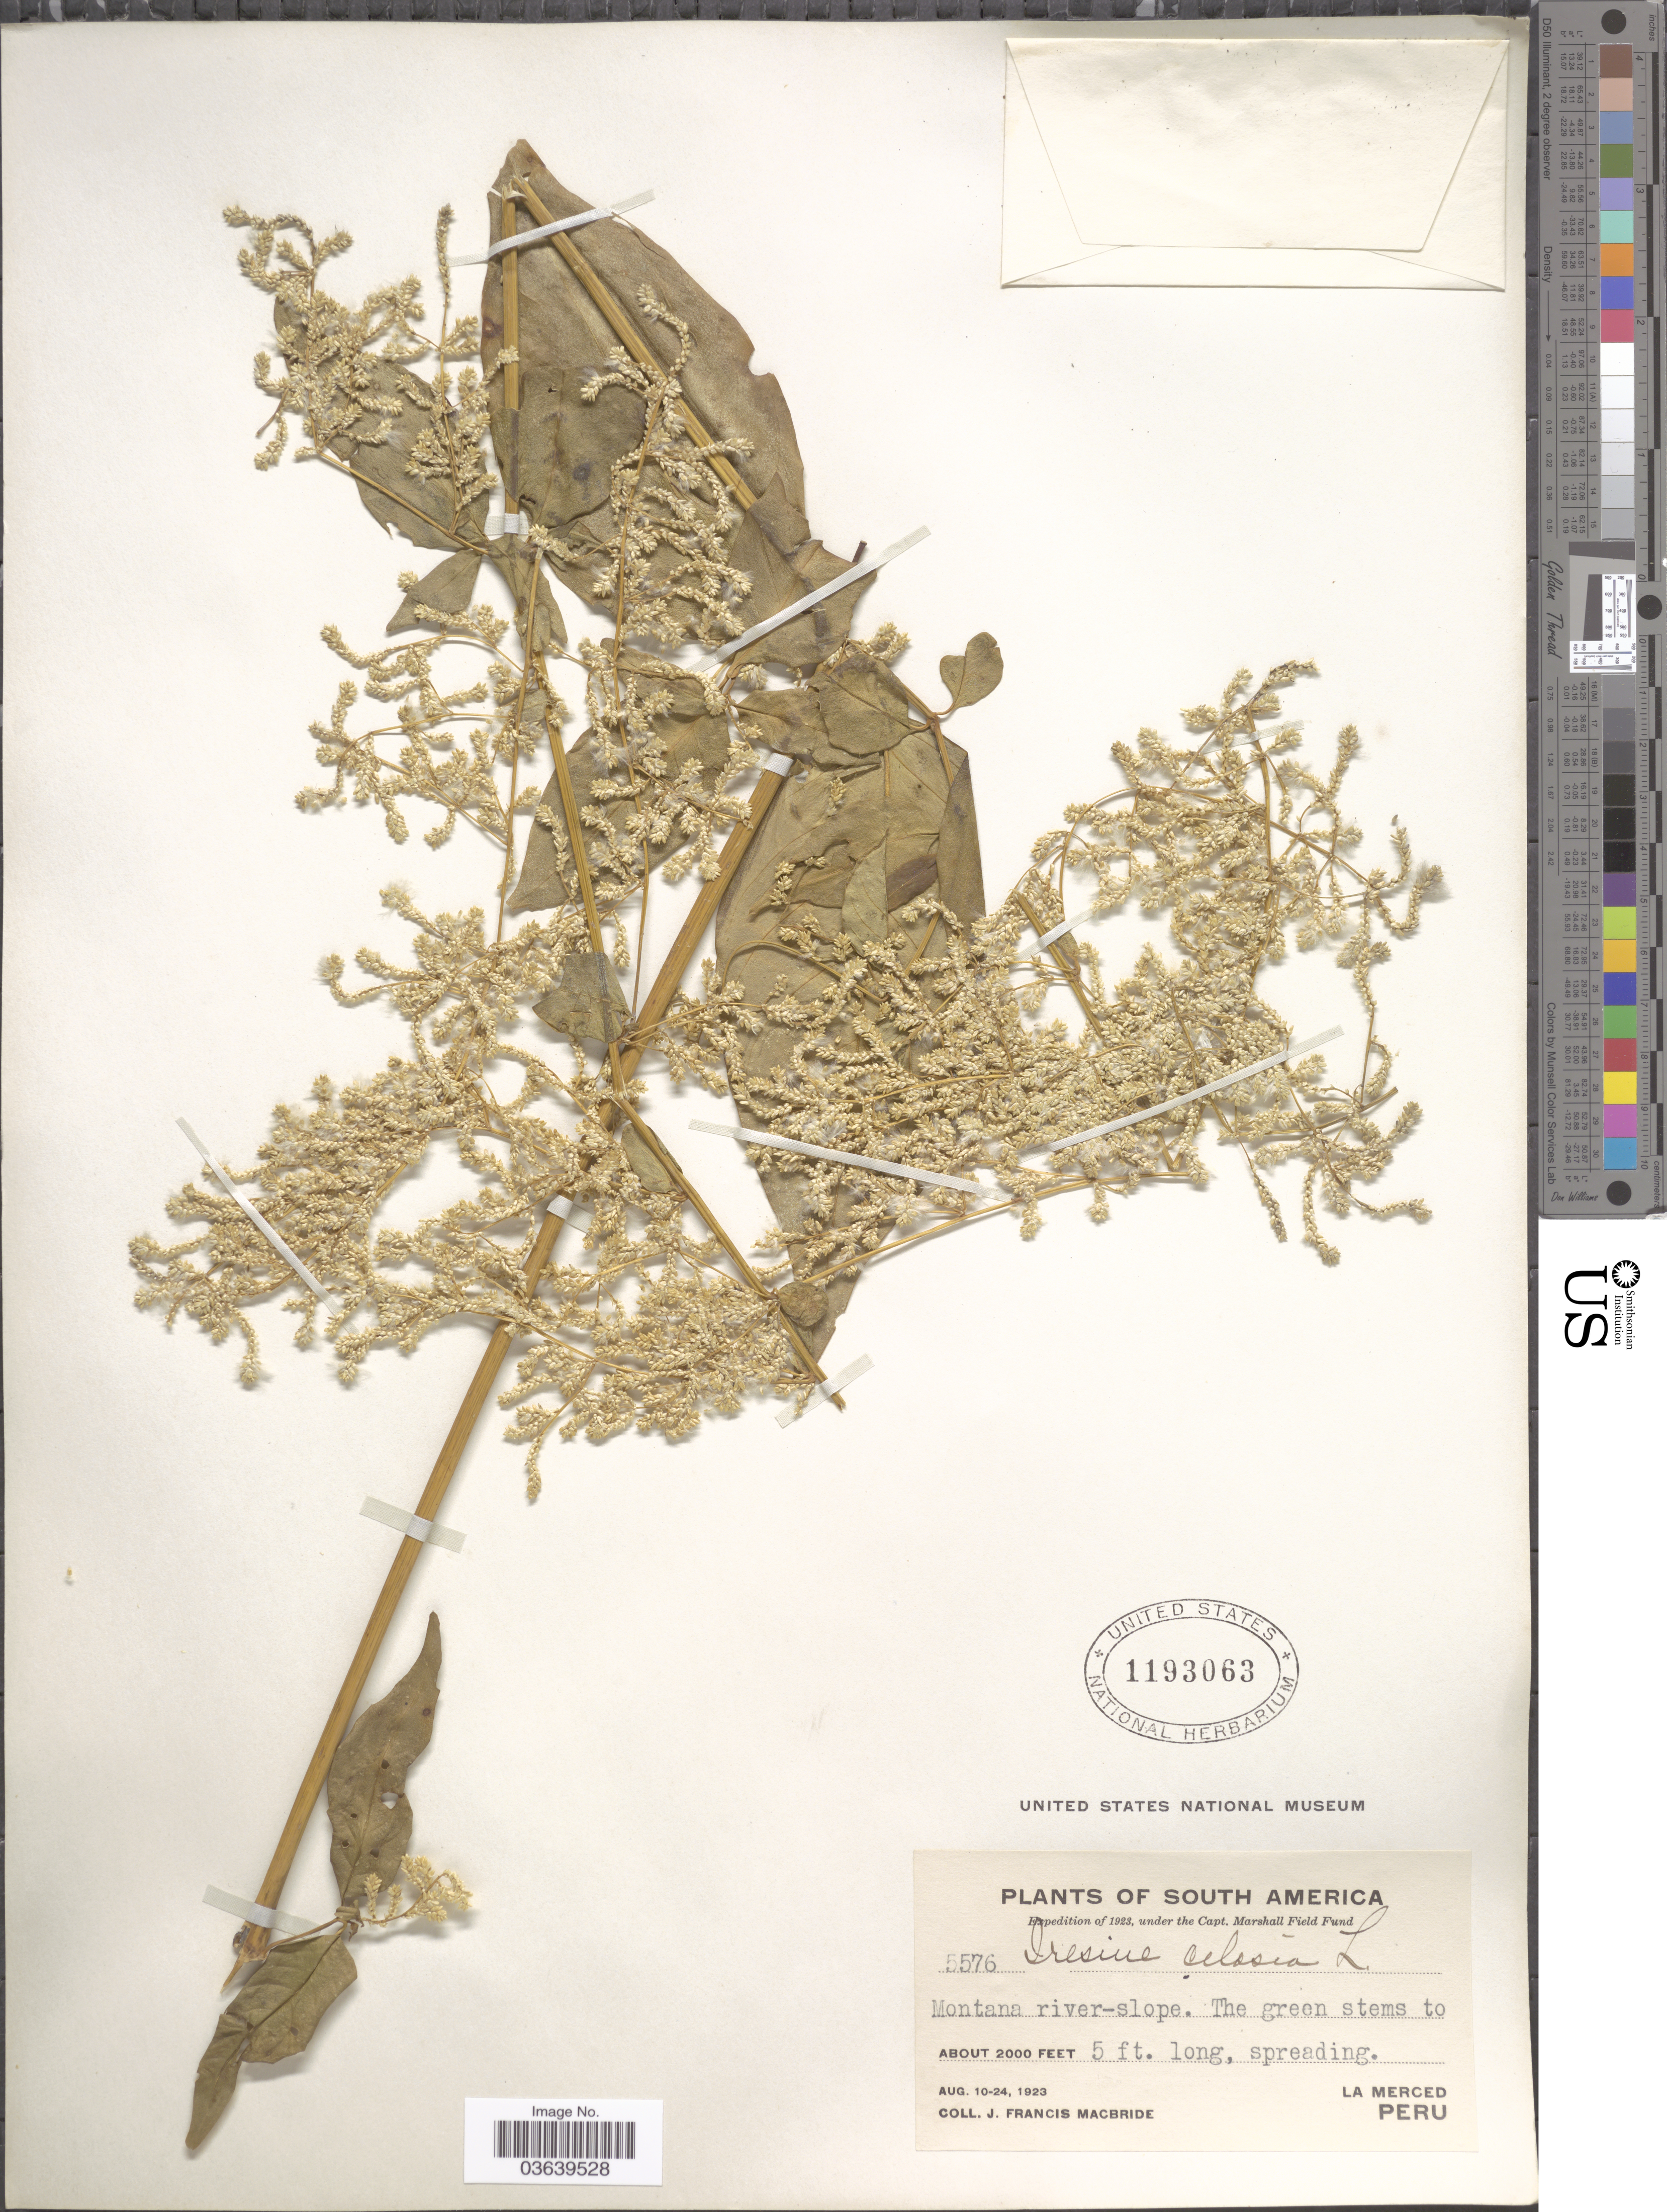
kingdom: Plantae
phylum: Tracheophyta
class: Magnoliopsida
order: Caryophyllales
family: Amaranthaceae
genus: Iresine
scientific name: Iresine celosia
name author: L.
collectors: J. F. Macbride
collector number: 5576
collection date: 1923-08-10/1923-08-24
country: Peru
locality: La Merced.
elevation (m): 610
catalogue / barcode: US 1193063